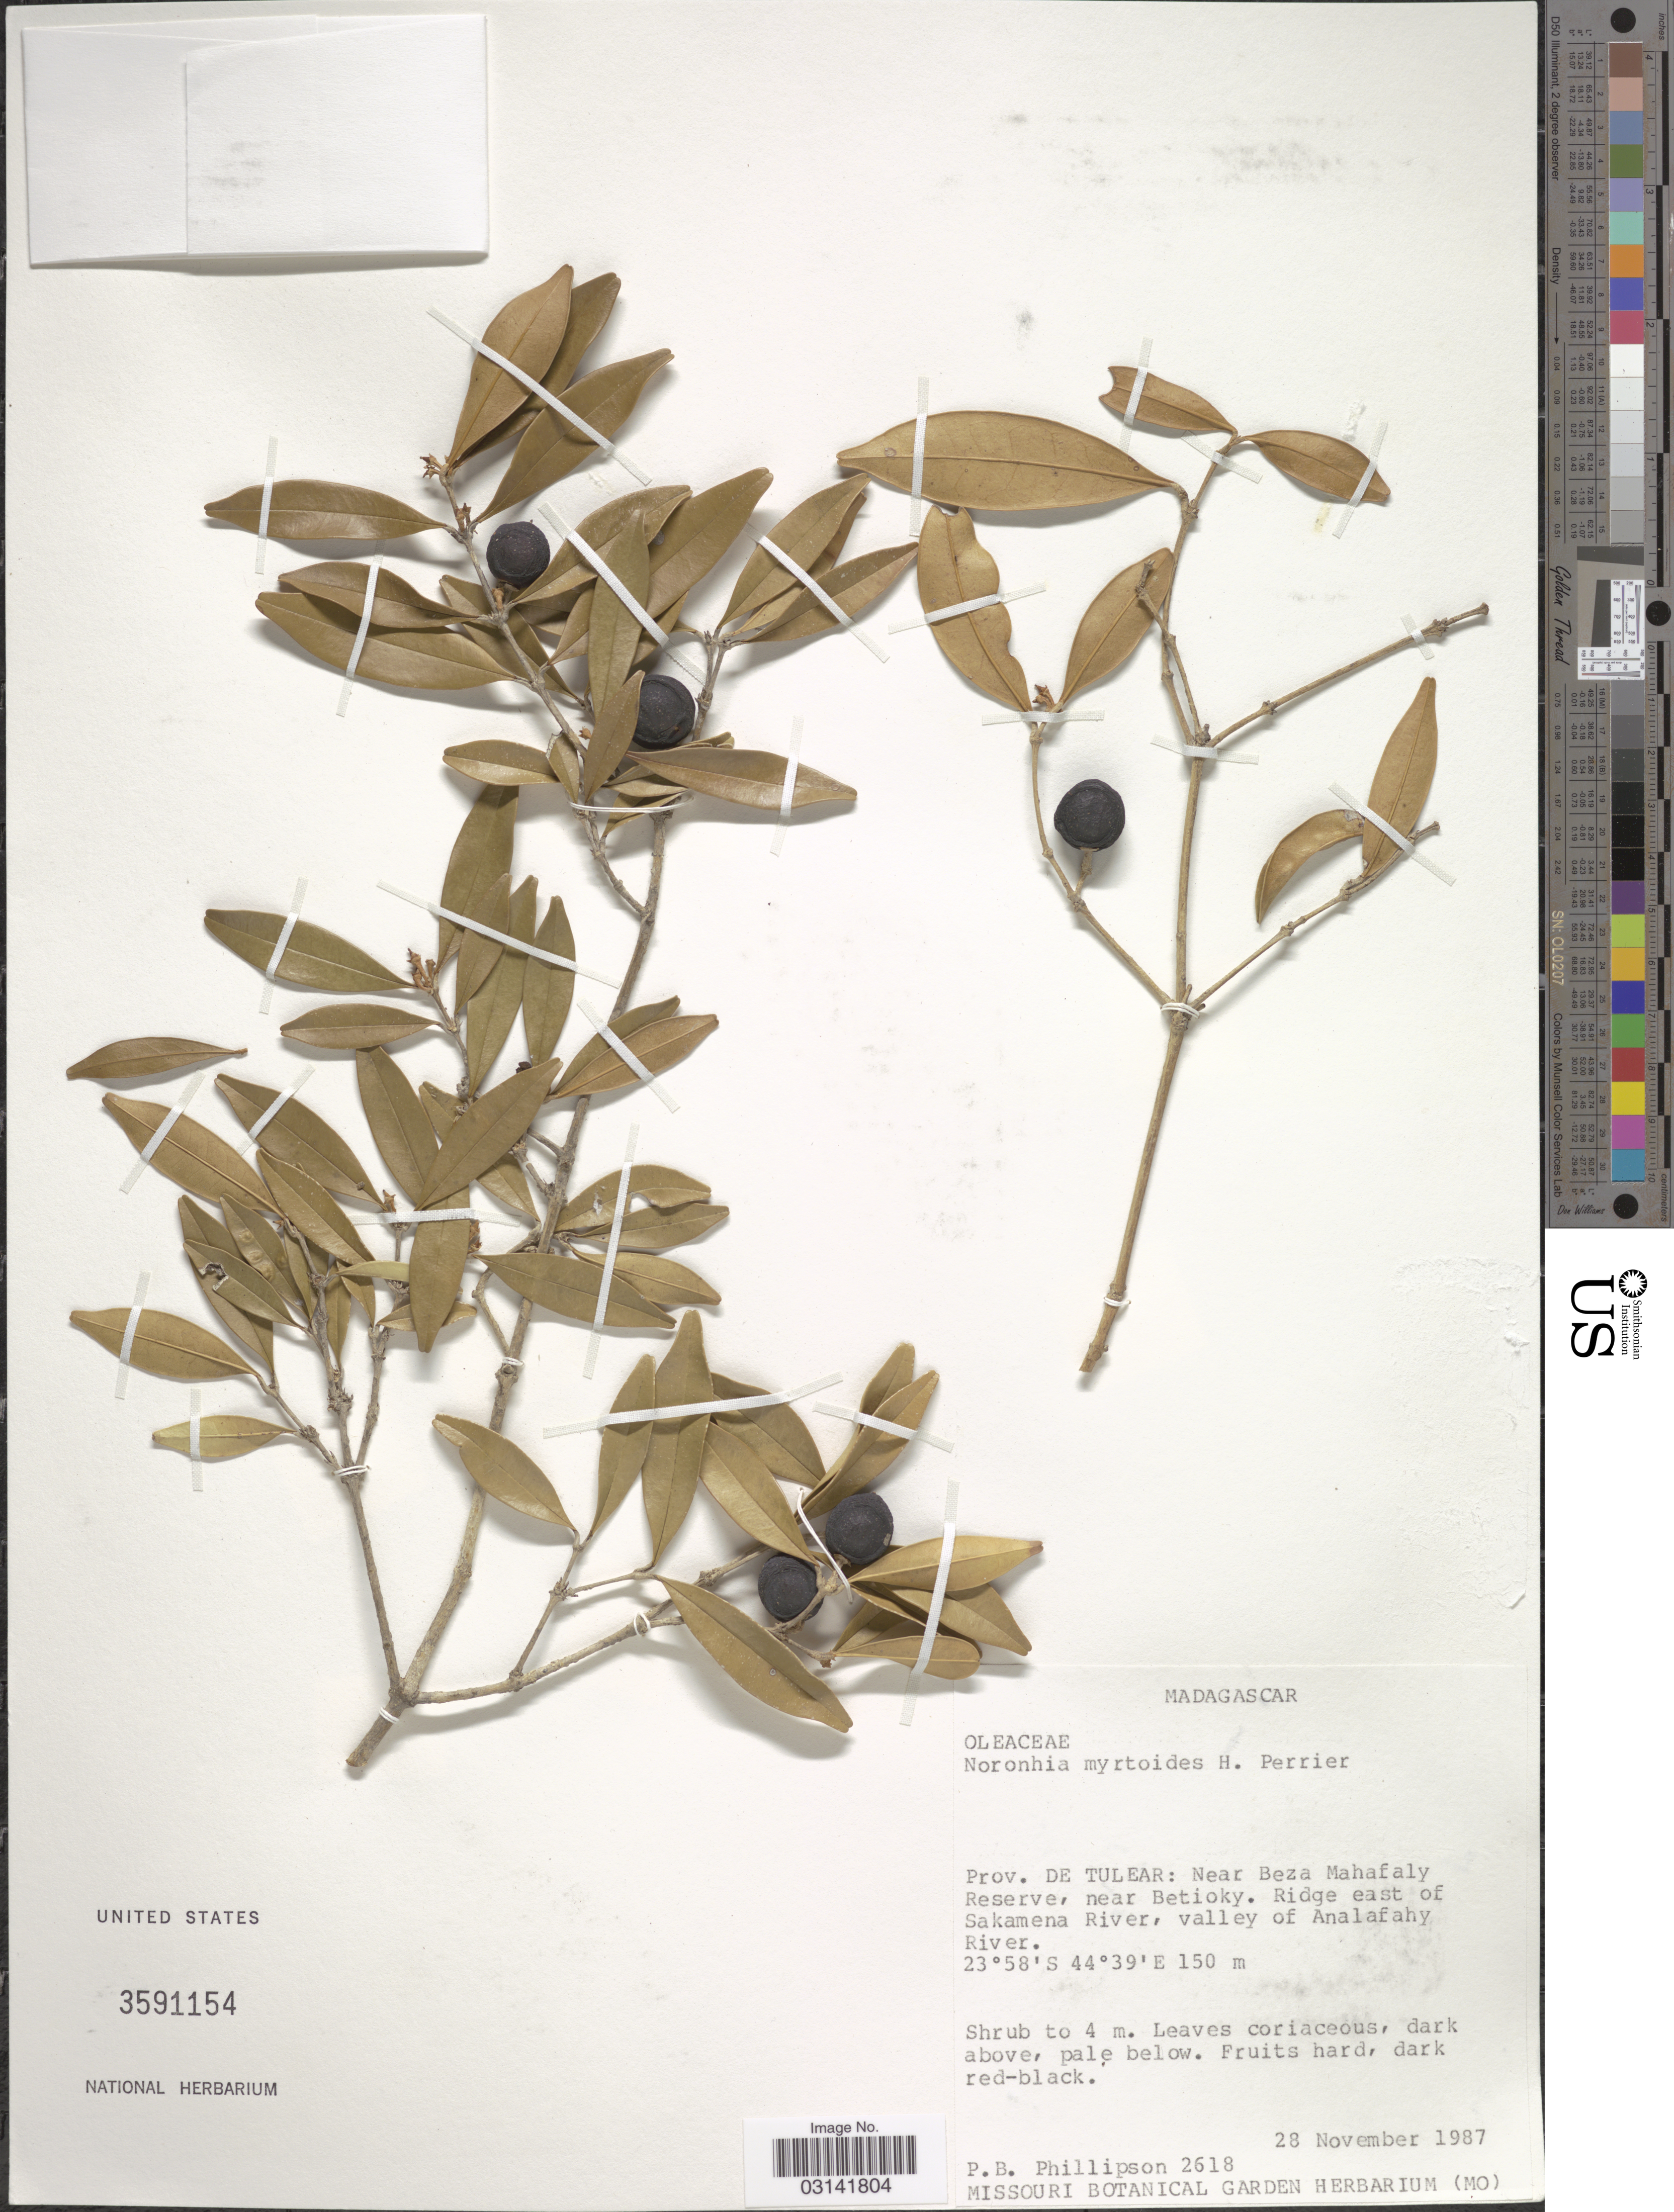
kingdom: Plantae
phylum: Tracheophyta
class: Magnoliopsida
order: Lamiales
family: Oleaceae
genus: Noronhia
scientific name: Noronhia myrtoides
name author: H. Perrier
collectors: P. B. Phillipson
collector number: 2618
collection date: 1987-11-28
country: Madagascar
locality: Prov. De TULEAR: Near Beza Mahafaly Reserve, near Betioky. Ridge east of Sakamena River, valley of Analafahy River.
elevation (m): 150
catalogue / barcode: US 3591154